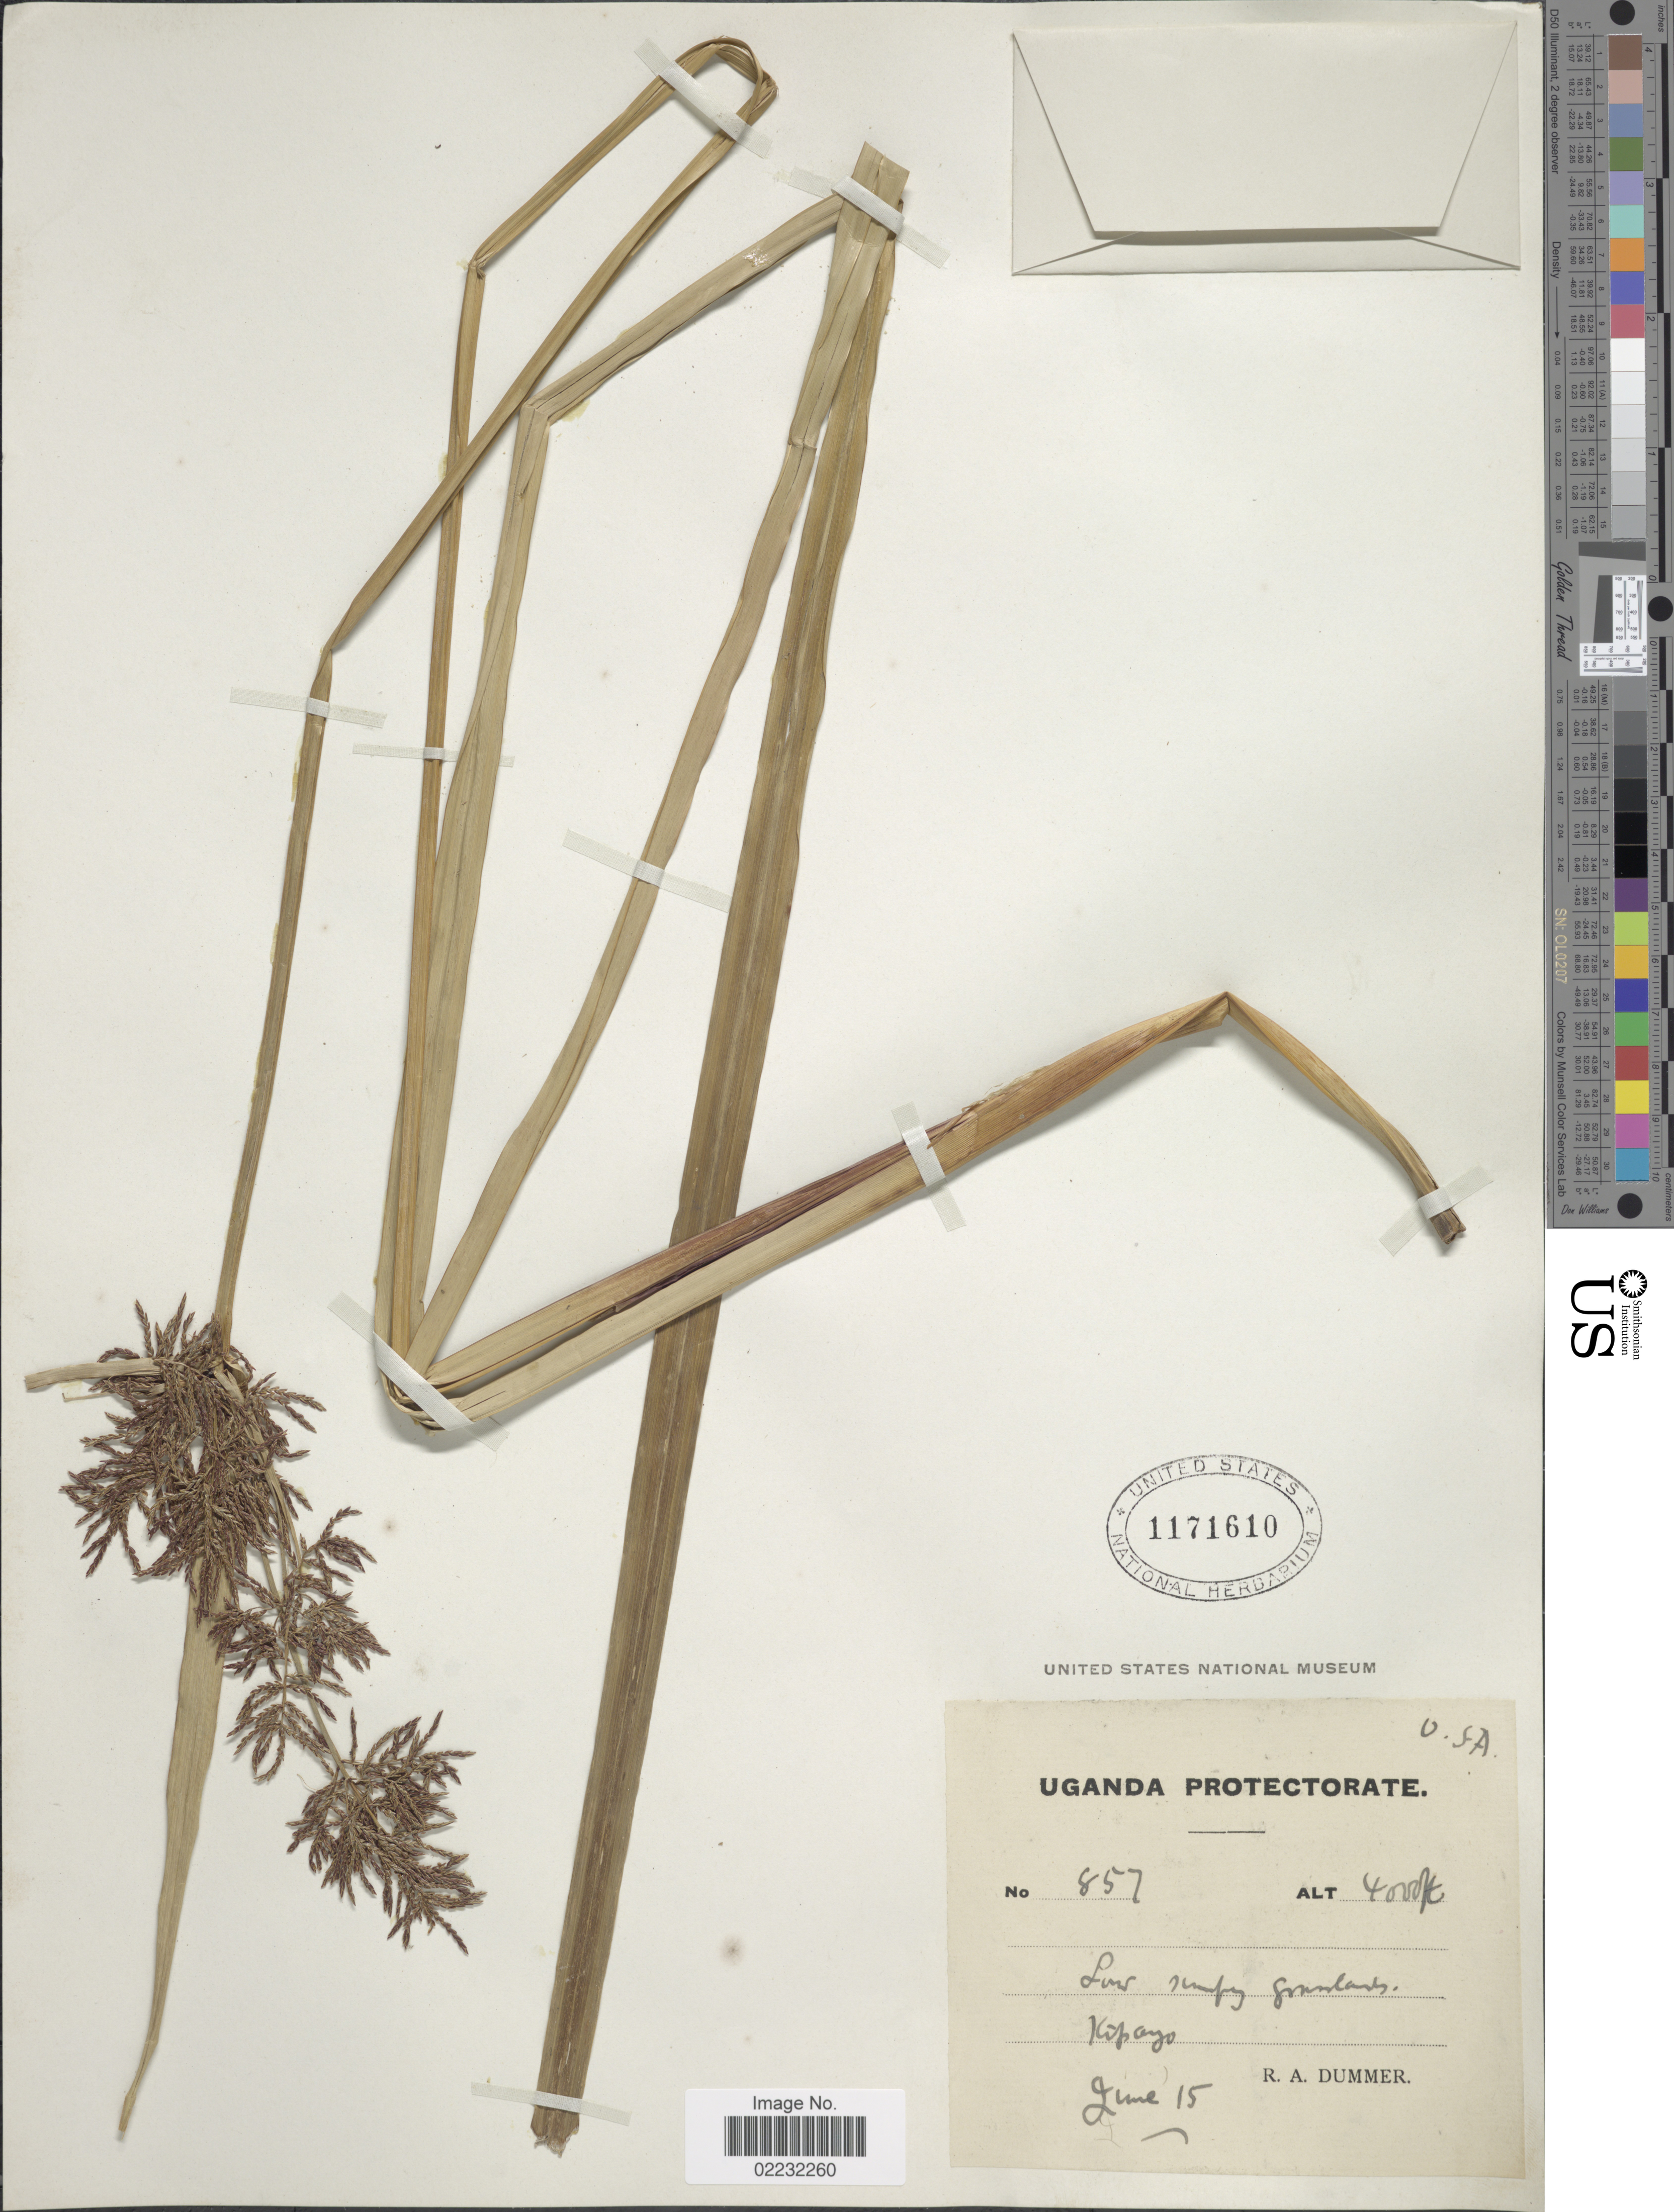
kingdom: Plantae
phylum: Tracheophyta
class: Liliopsida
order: Poales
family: Cyperaceae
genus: Cyperus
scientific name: Cyperus sp.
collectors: R. Dümmer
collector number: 857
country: Uganda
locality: Low swampy grasslands, Kipayo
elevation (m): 1219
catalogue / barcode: US 1171610